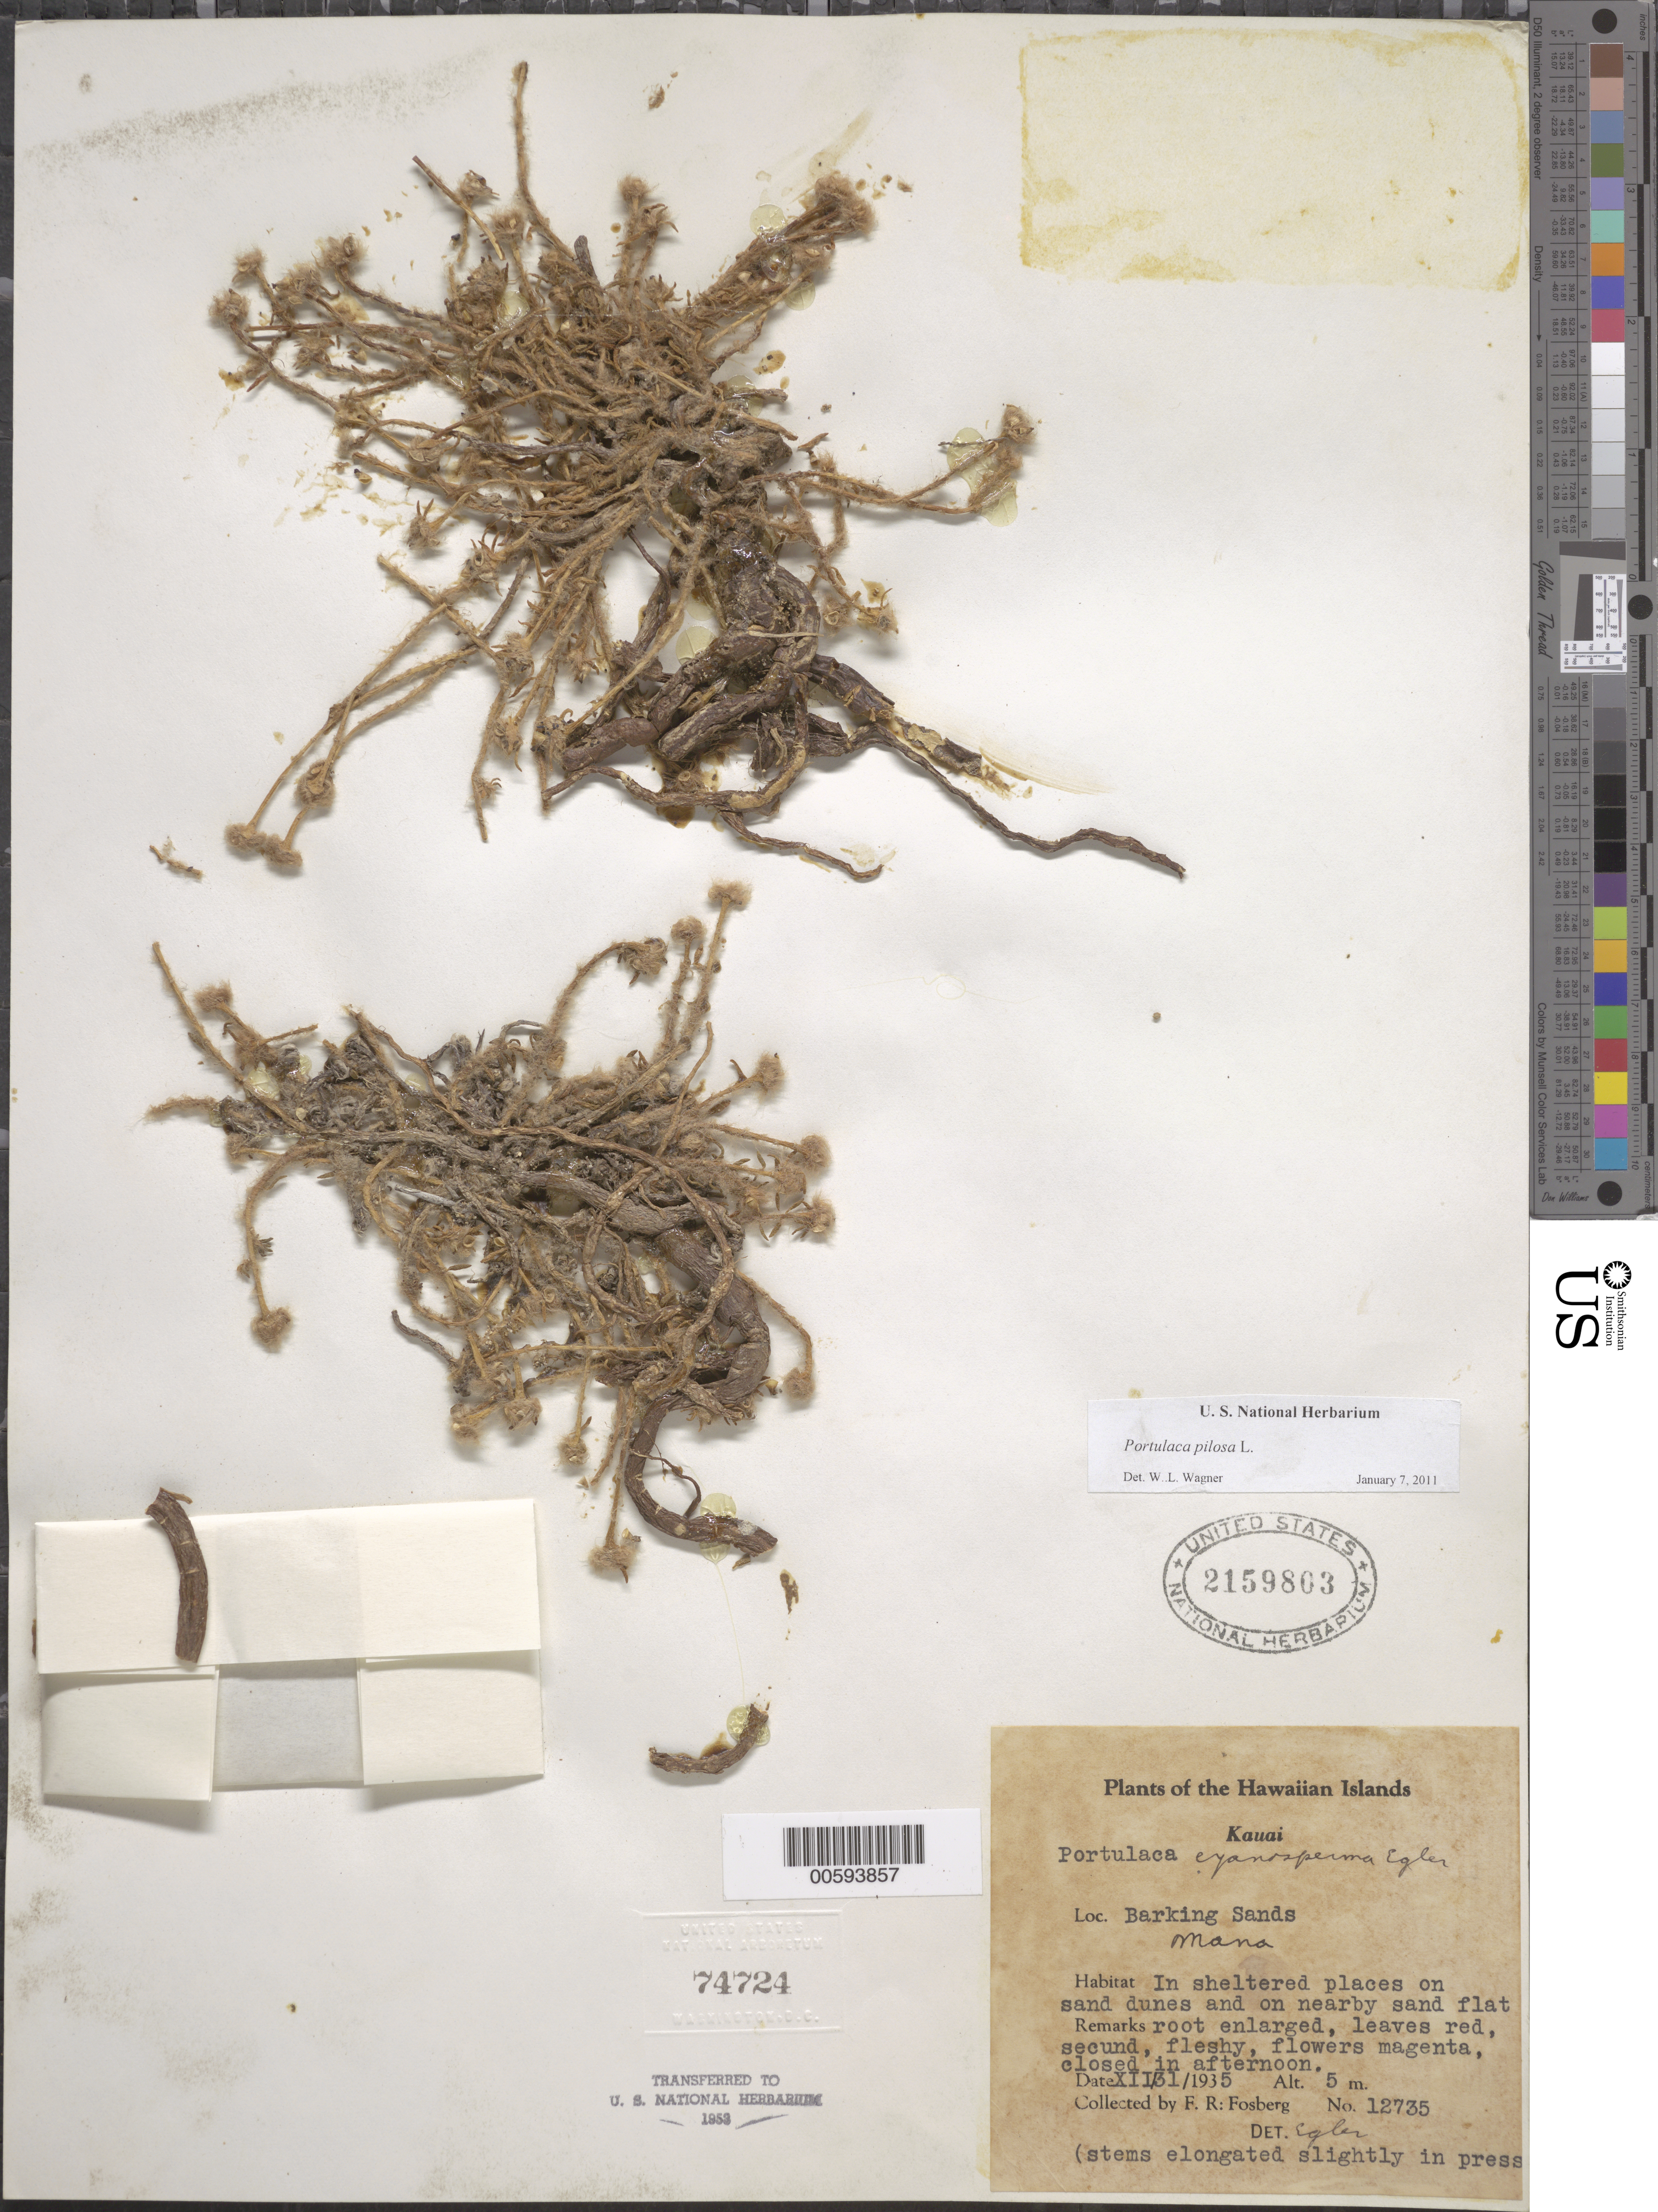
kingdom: Plantae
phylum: Tracheophyta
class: Magnoliopsida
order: Caryophyllales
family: Portulacaceae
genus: Portulaca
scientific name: Portulaca pilosa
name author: L.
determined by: Wagner, W. L., (BOT), Smithsonian Institution - National Museum of Natural History (UNITED STATES)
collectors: F. R. Fosberg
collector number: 12735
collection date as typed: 31 Dec 1935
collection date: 1935-12-31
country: United States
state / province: Hawaii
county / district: Kaui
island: Kaua'i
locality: Barking Sands, Mana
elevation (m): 5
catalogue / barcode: US 2159803